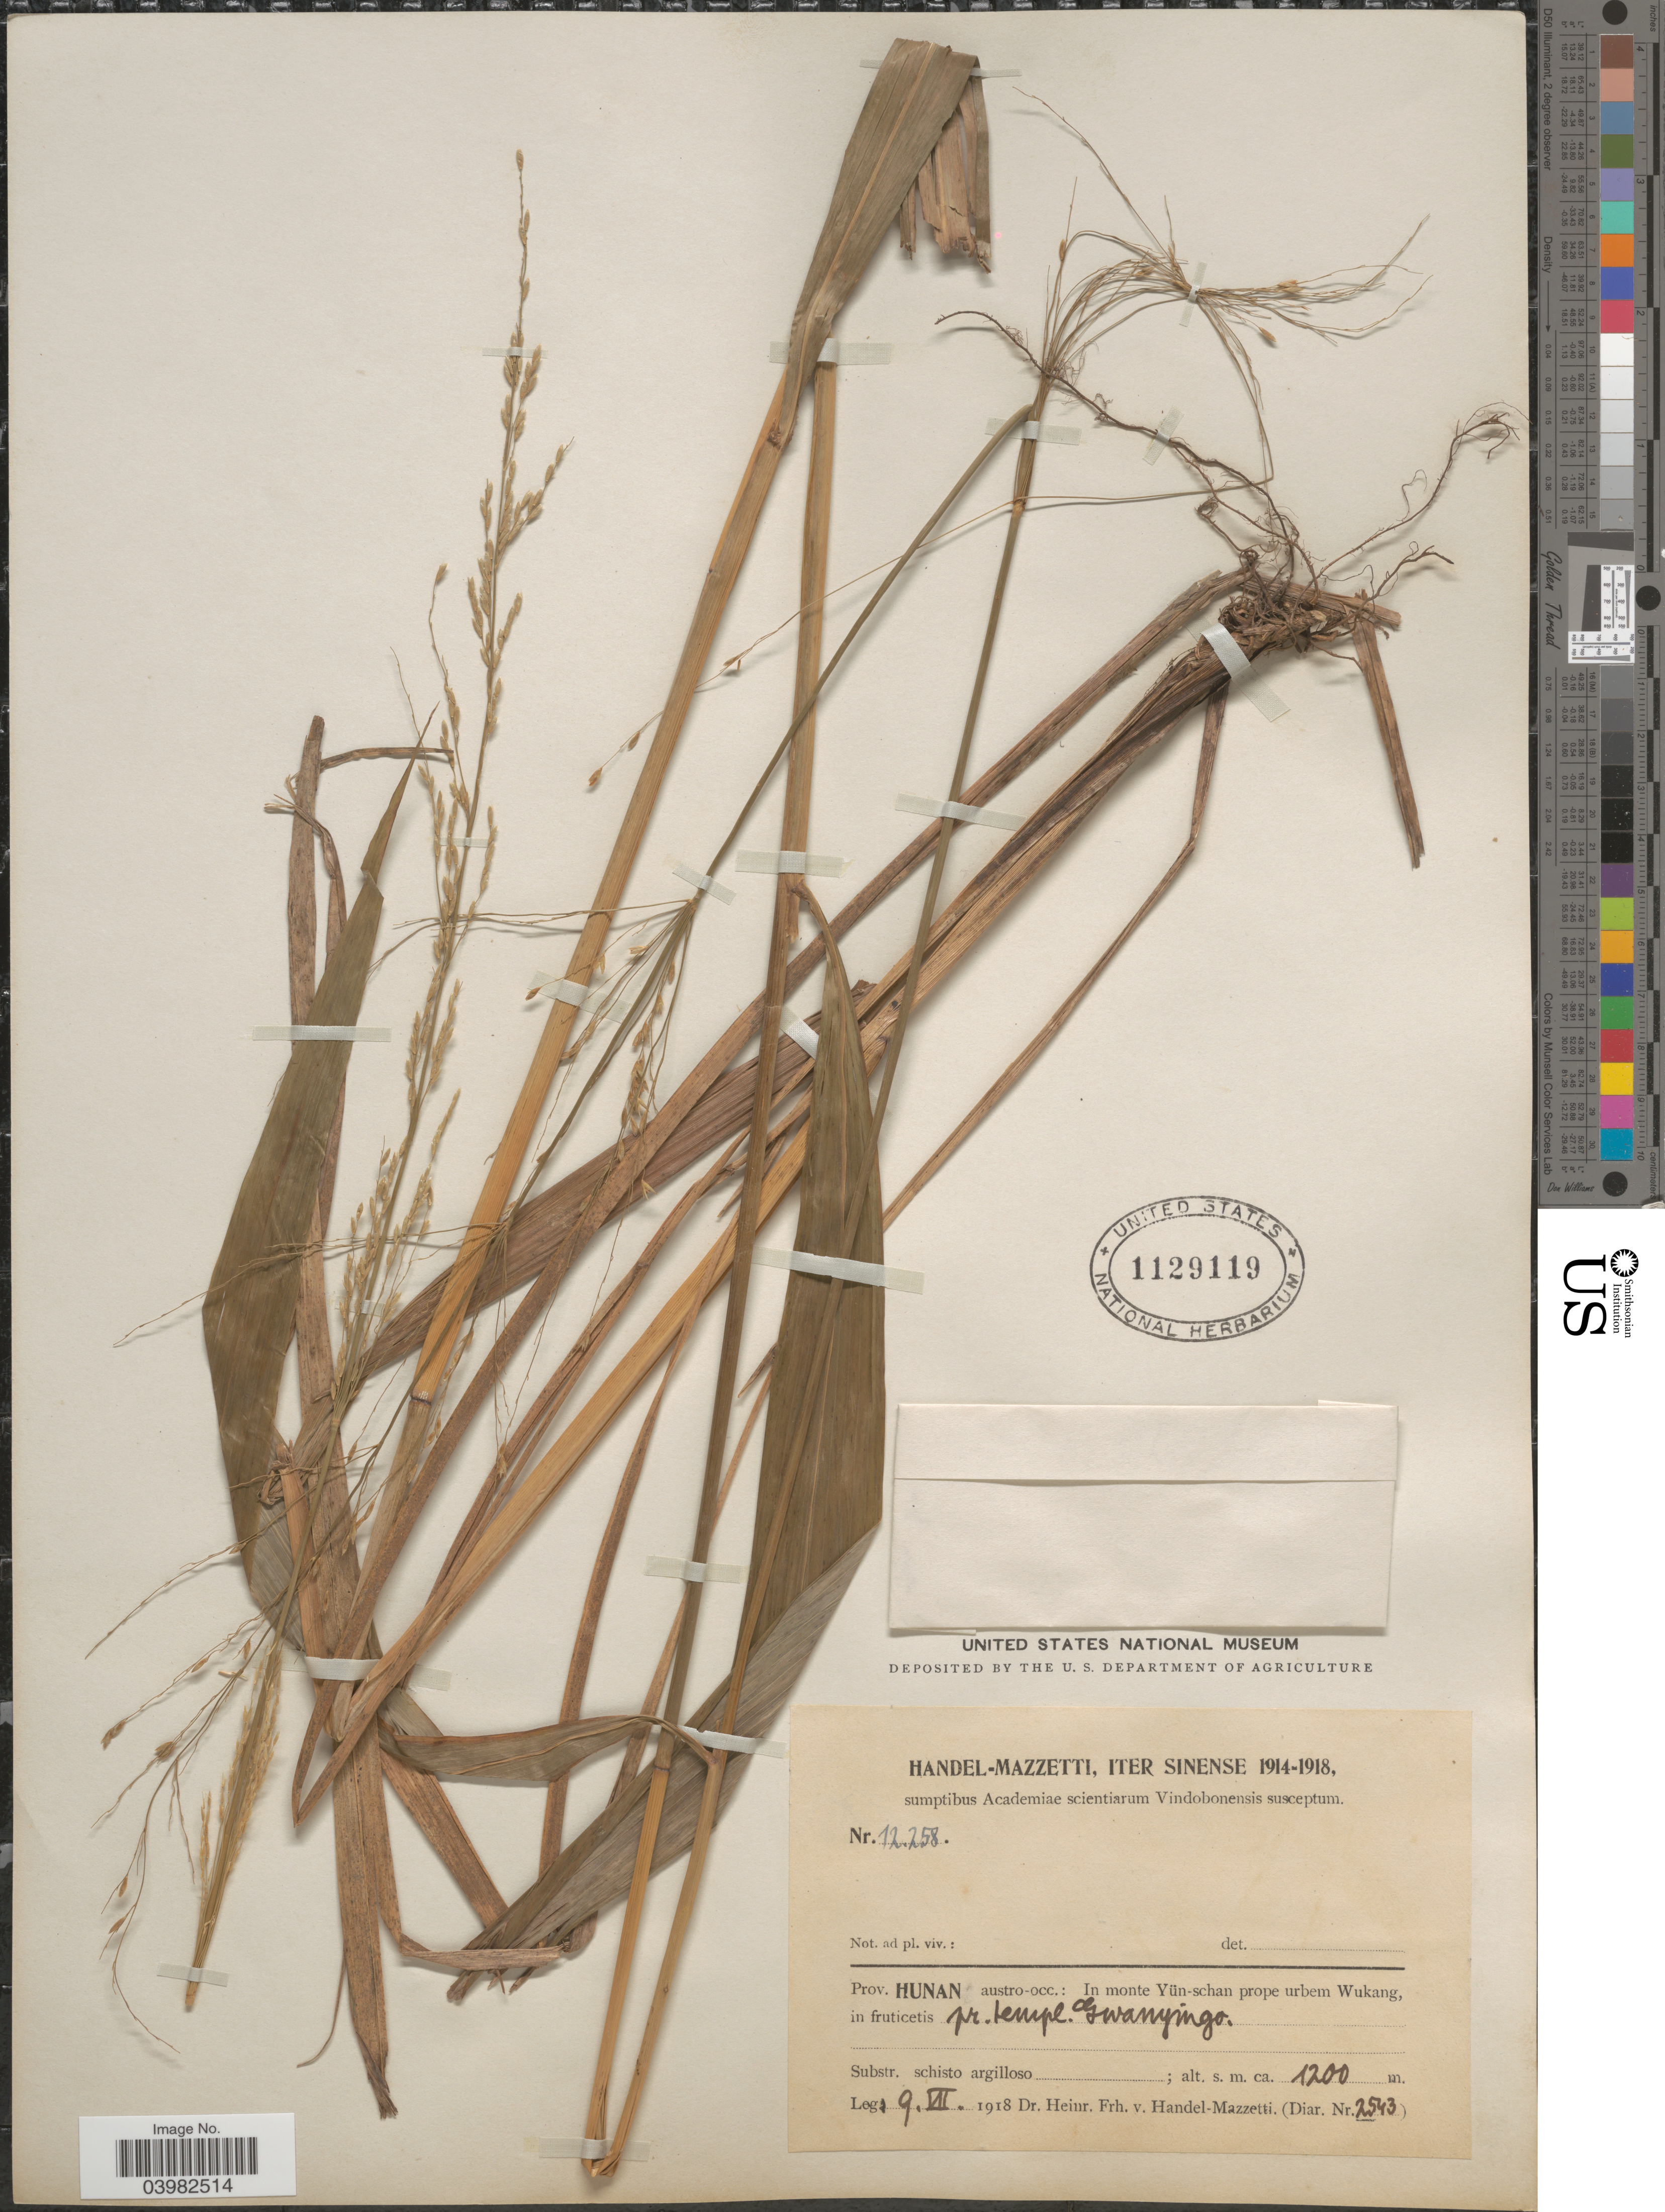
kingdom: Plantae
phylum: Tracheophyta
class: Liliopsida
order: Poales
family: Poaceae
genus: Phaenosperma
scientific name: Phaenosperma globosum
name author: Munro ex Benth.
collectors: H. Handel-Mazzetti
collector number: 12258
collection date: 1918-07-09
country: China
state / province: Hunan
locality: Austro-occ.: In monte Yün-schan prope urbem Wukang, in fruticetis pr. templ. Gwanyingo.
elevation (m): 1200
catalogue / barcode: US 1129119